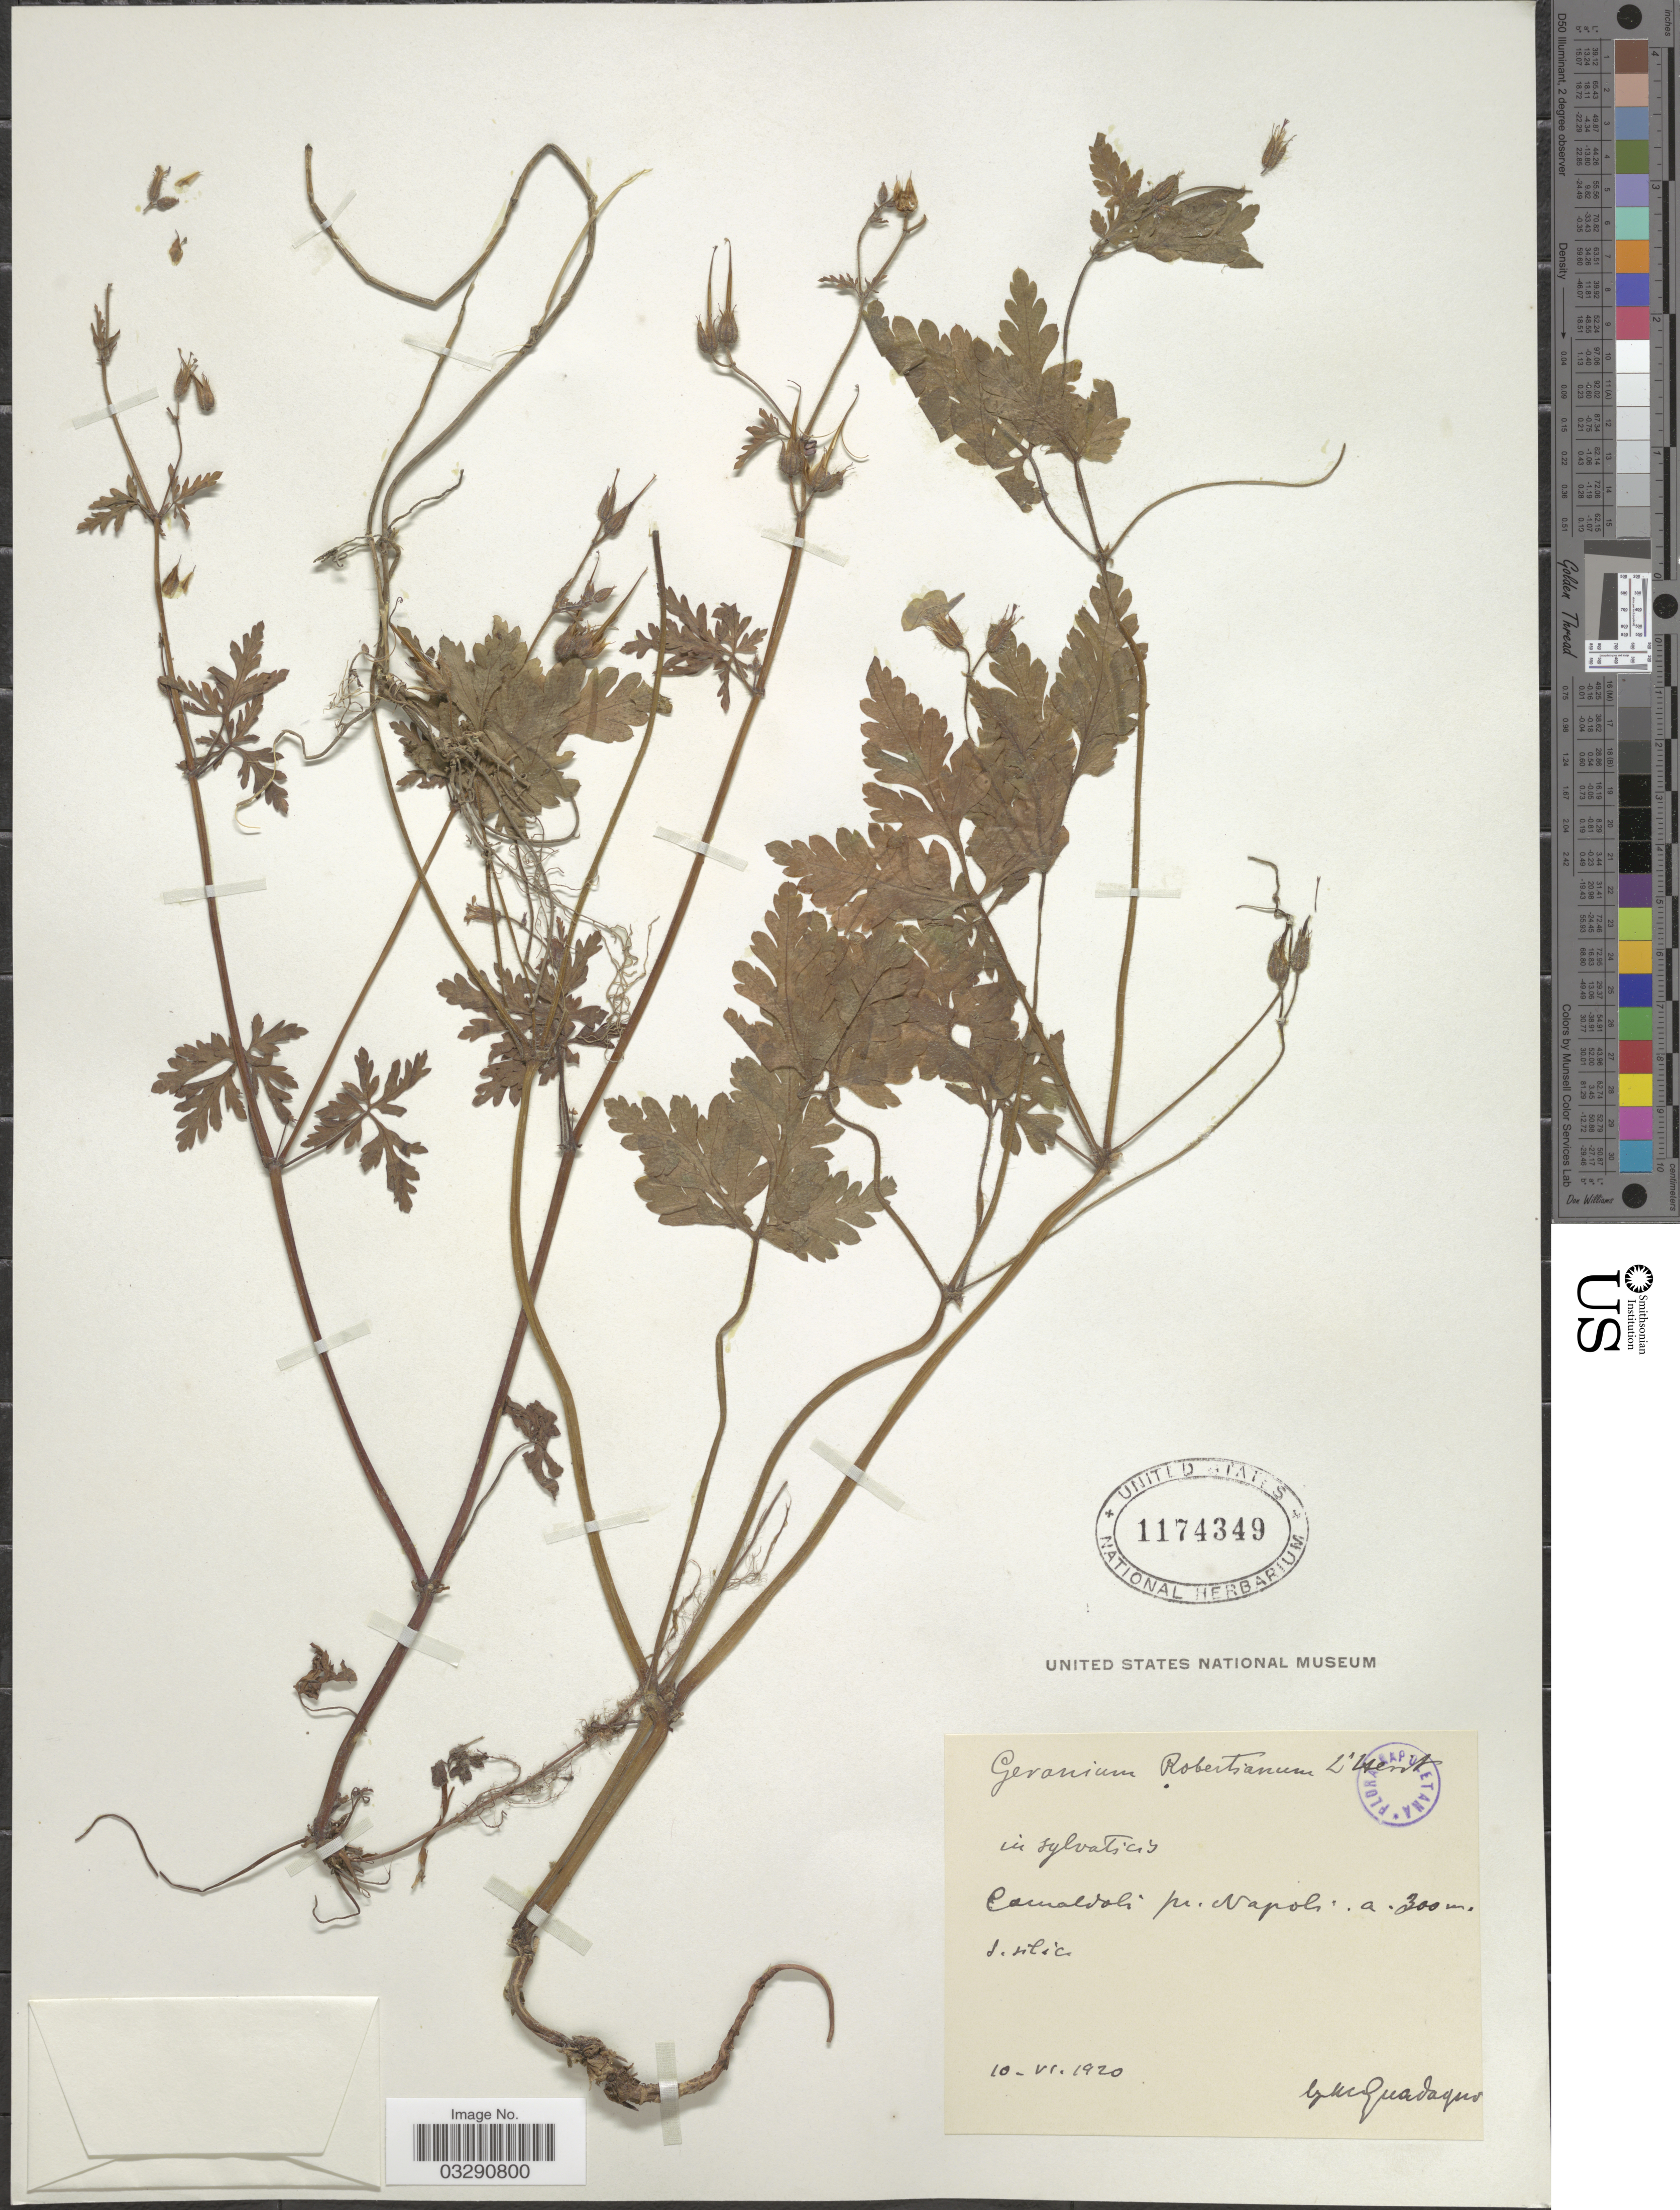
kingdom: Plantae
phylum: Tracheophyta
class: Magnoliopsida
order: Geraniales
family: Geraniaceae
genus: Geranium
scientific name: Geranium robertianum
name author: L.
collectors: M. Guadagno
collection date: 1920-06-10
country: Italy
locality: Canalvali pr. Napoli.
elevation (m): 300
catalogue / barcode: US 1174349